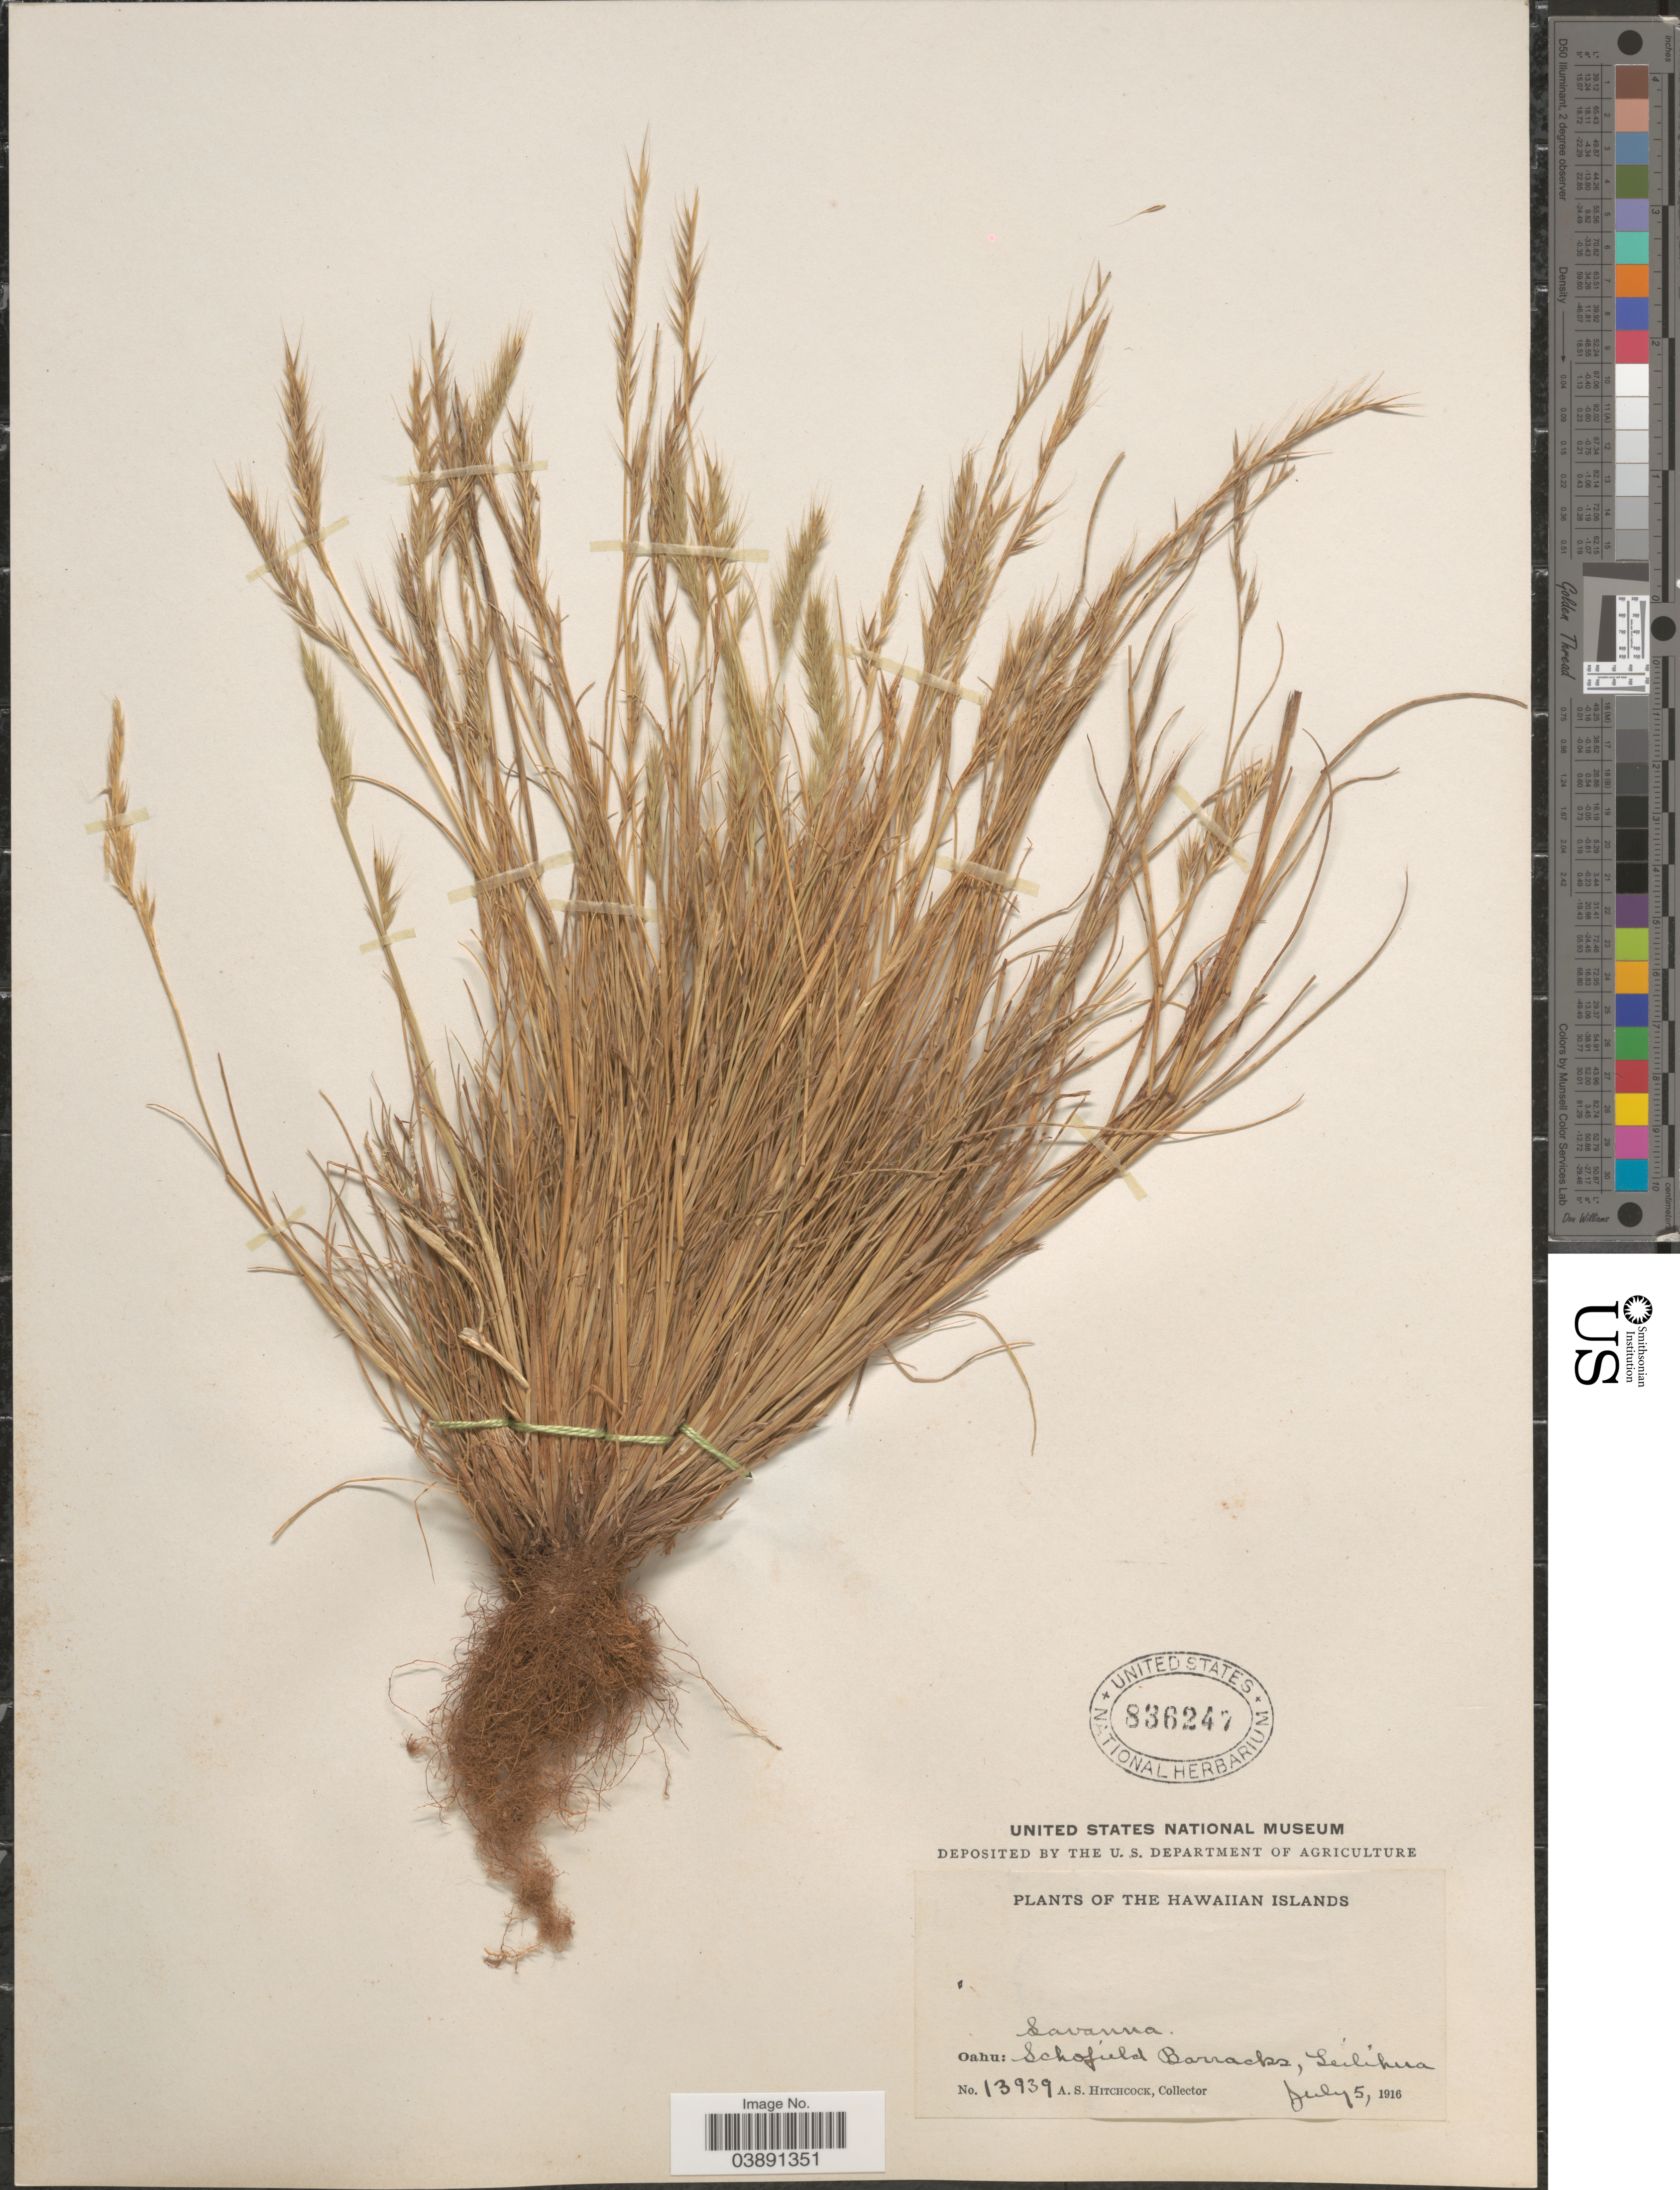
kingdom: Plantae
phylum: Tracheophyta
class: Liliopsida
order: Poales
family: Poaceae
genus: Festuca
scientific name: Festuca bromoides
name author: L.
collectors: A. S. Hitchcock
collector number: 13939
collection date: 1916-07-05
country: United States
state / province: Hawaii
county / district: Honolulu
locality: The Hawaiian Islands. Oahu: Schofield Barracks, Leilihua.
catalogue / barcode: US 836247